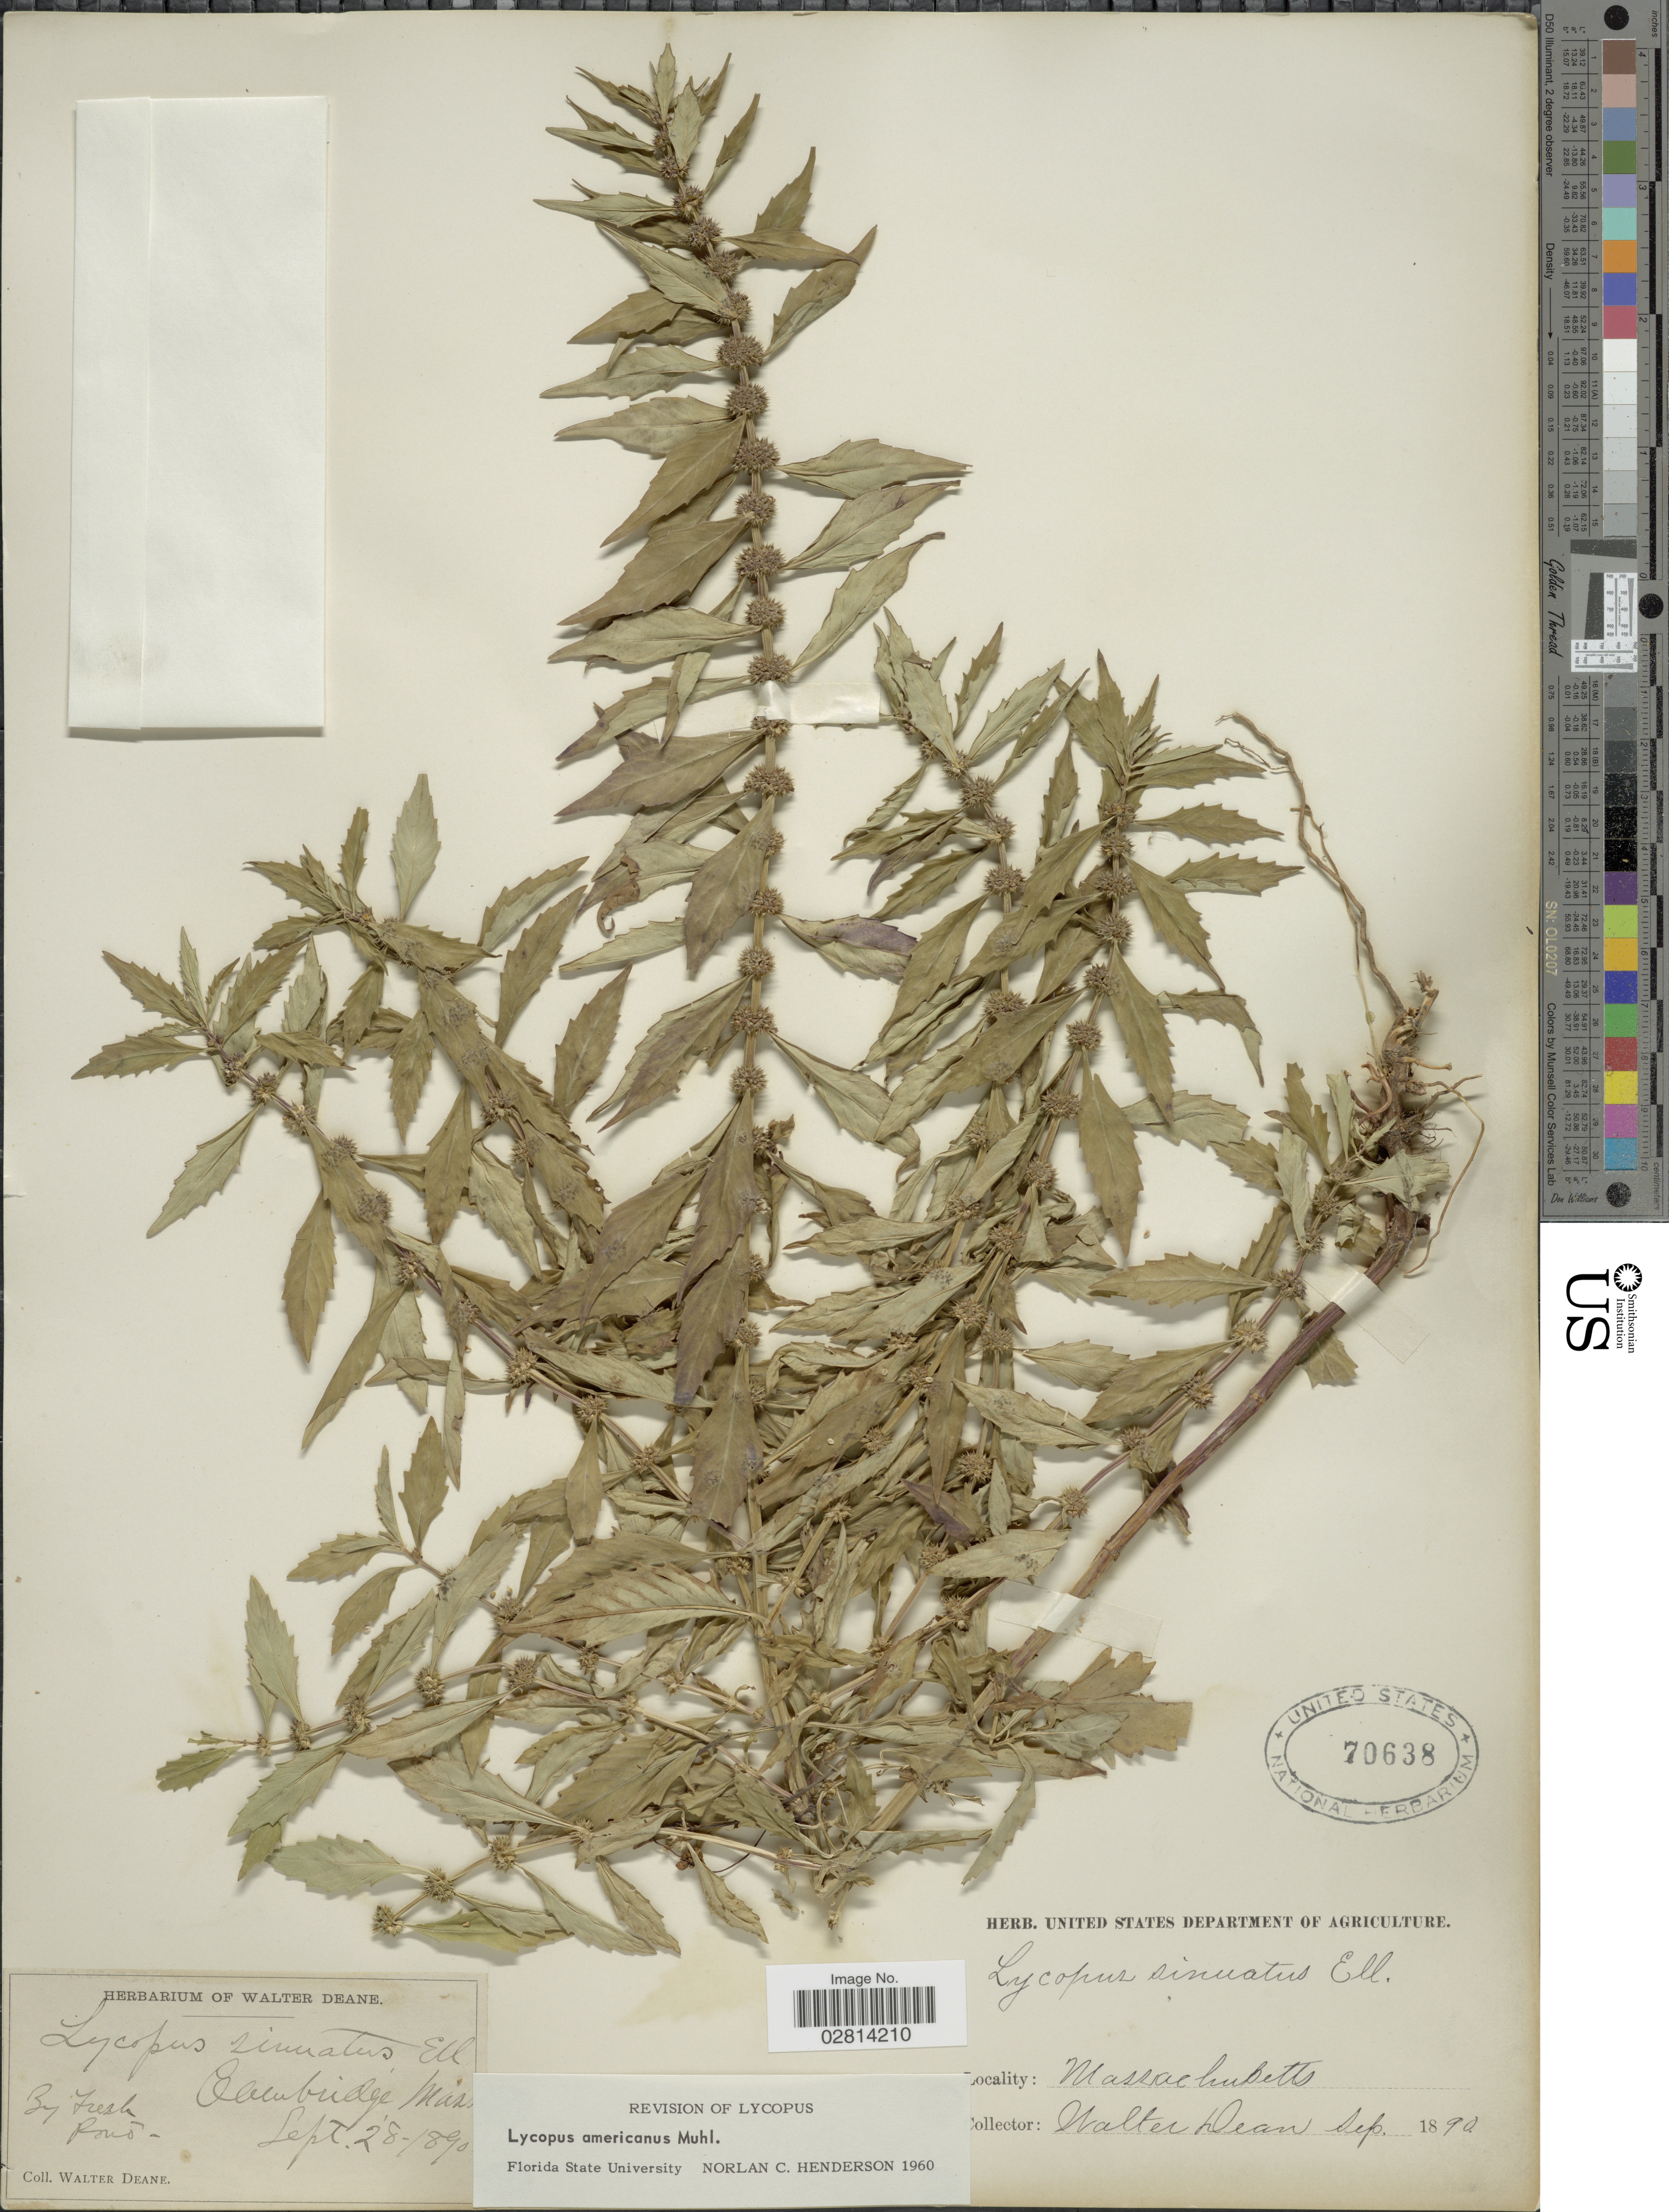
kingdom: Plantae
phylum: Tracheophyta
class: Magnoliopsida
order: Lamiales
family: Lamiaceae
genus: Lycopus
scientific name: Lycopus americanus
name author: Muhl. ex W.P.C. Barton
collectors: W. Deane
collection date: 1890-09-28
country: United States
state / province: Massachusetts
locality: Bainbridge Mass. By Fresh Pond.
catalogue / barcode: US 70638